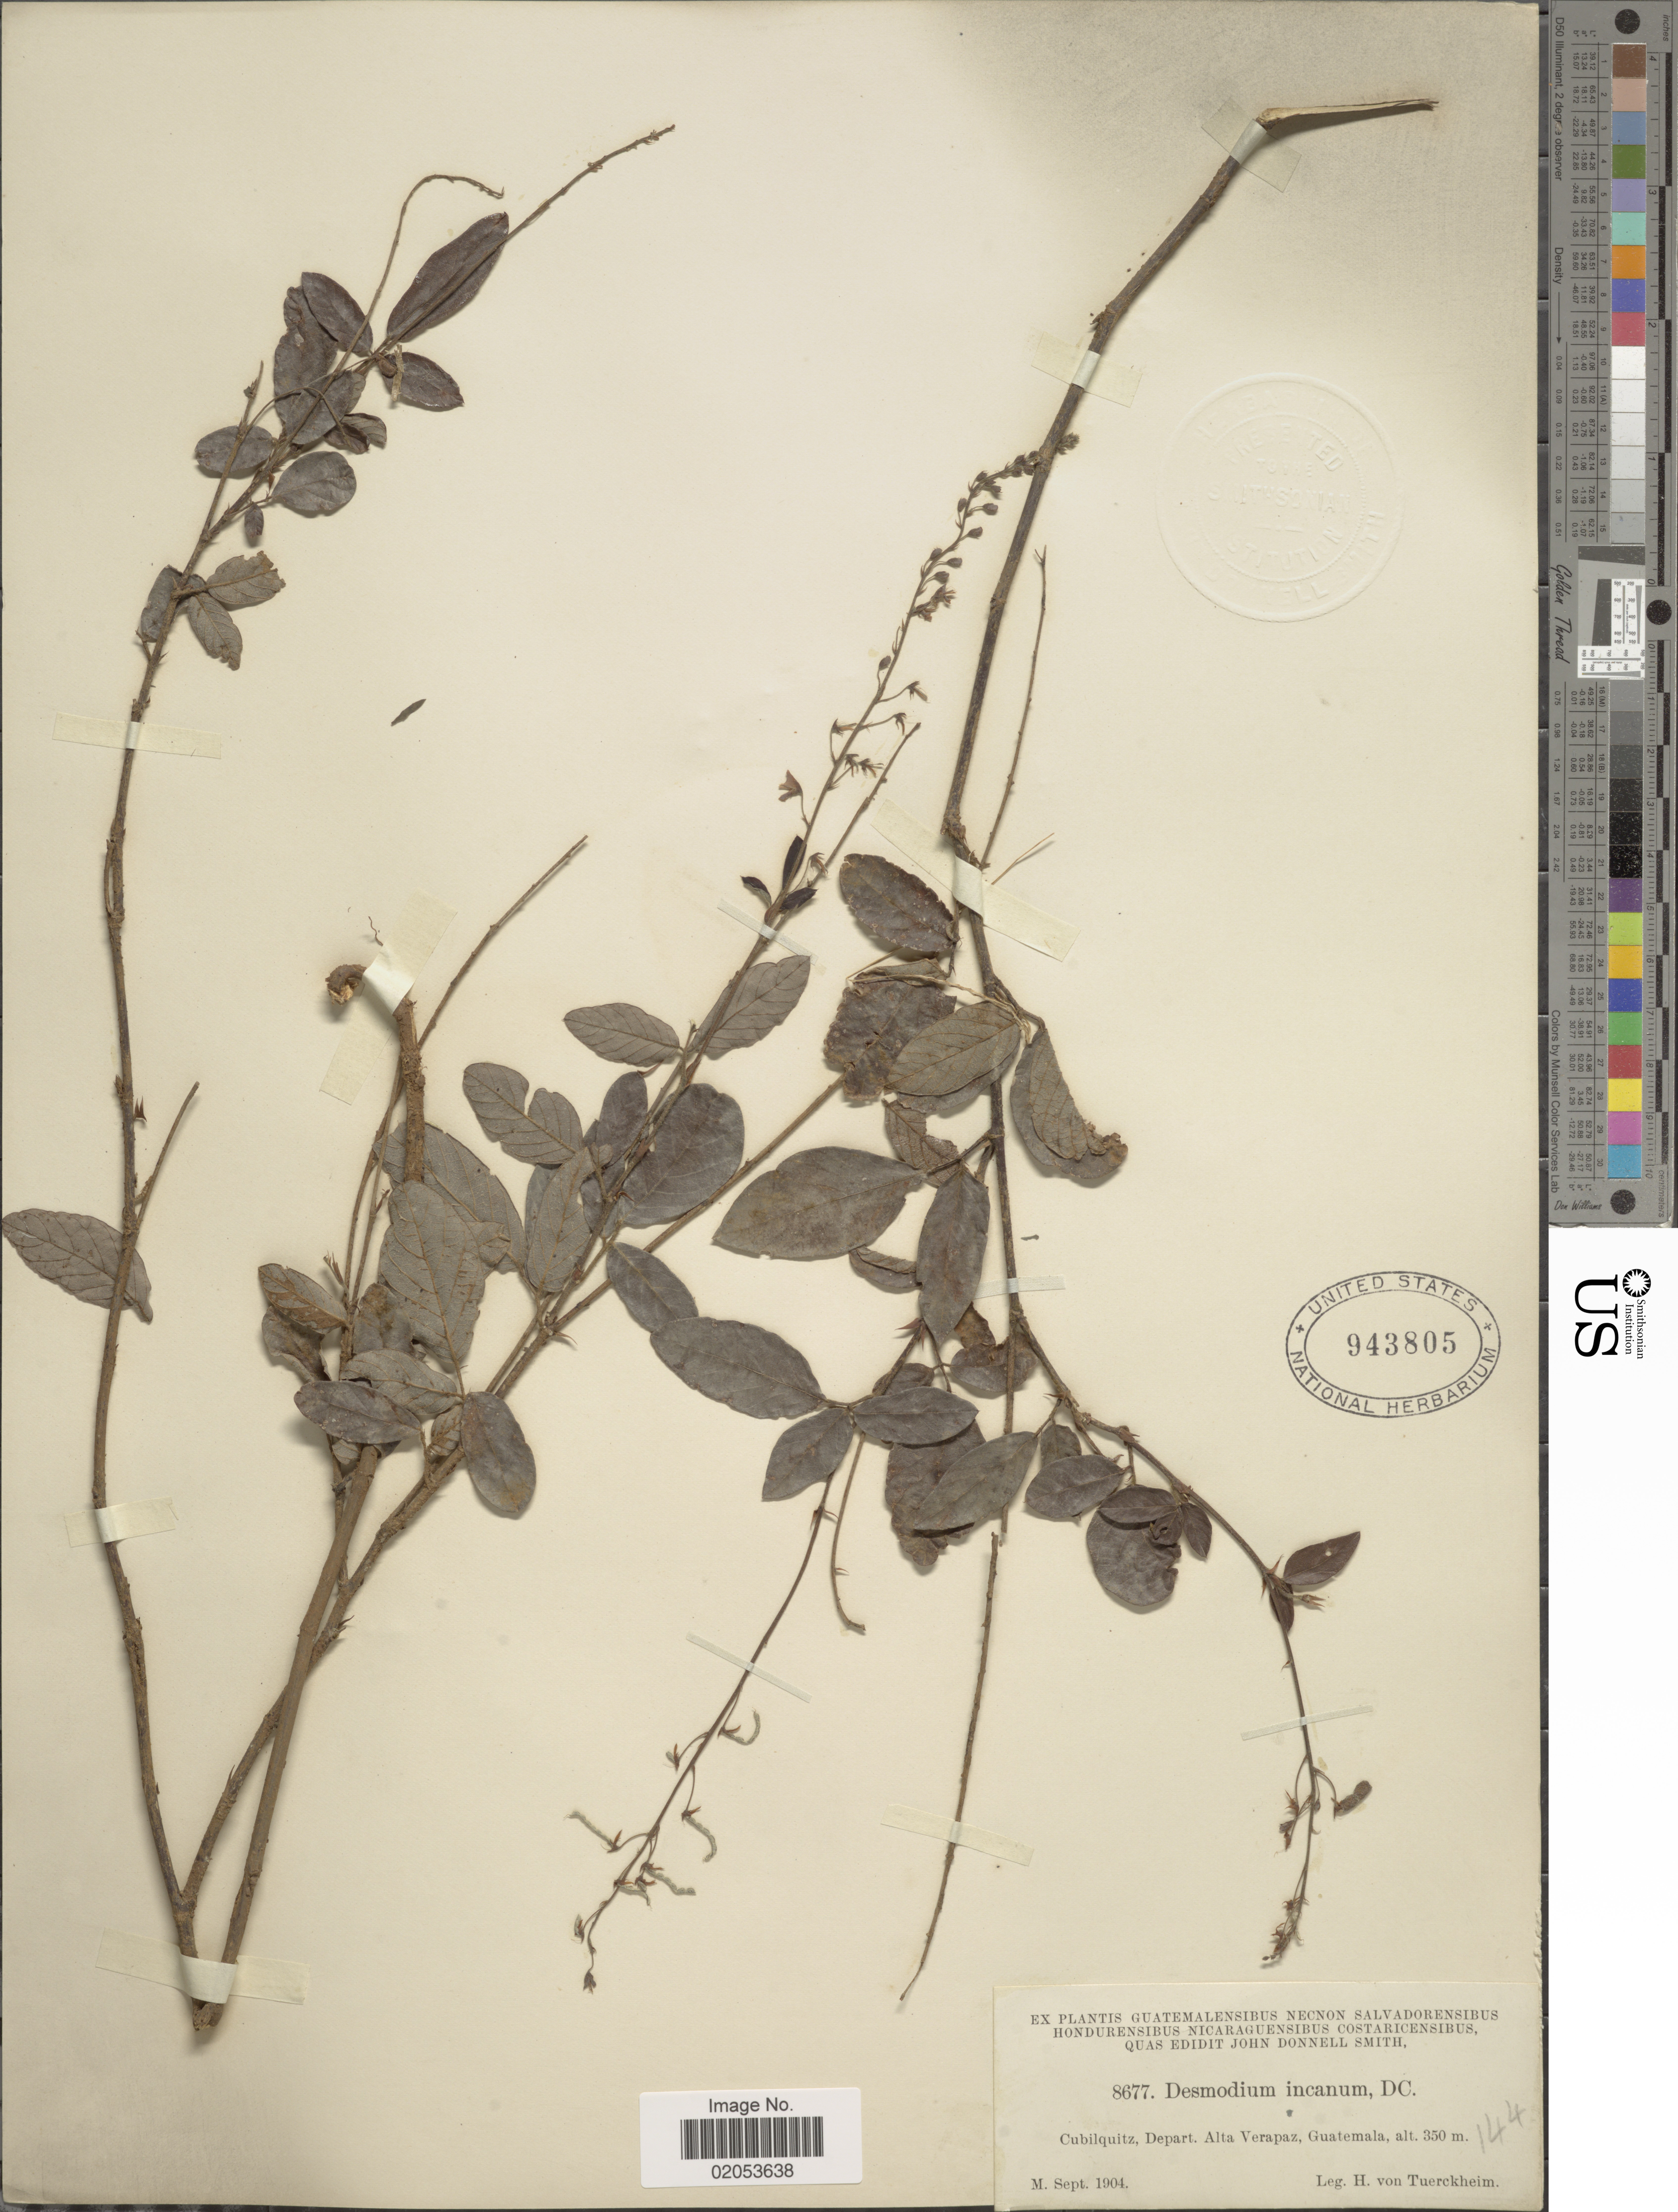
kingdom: Plantae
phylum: Tracheophyta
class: Magnoliopsida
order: Fabales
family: Fabaceae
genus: Desmodium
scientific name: Desmodium incanum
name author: (Sw.) DC.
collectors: H. von Türckheim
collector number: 8677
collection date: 1904-09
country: Guatemala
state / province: Alta Verapaz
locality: Cubilquitz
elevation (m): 350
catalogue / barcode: US 943805